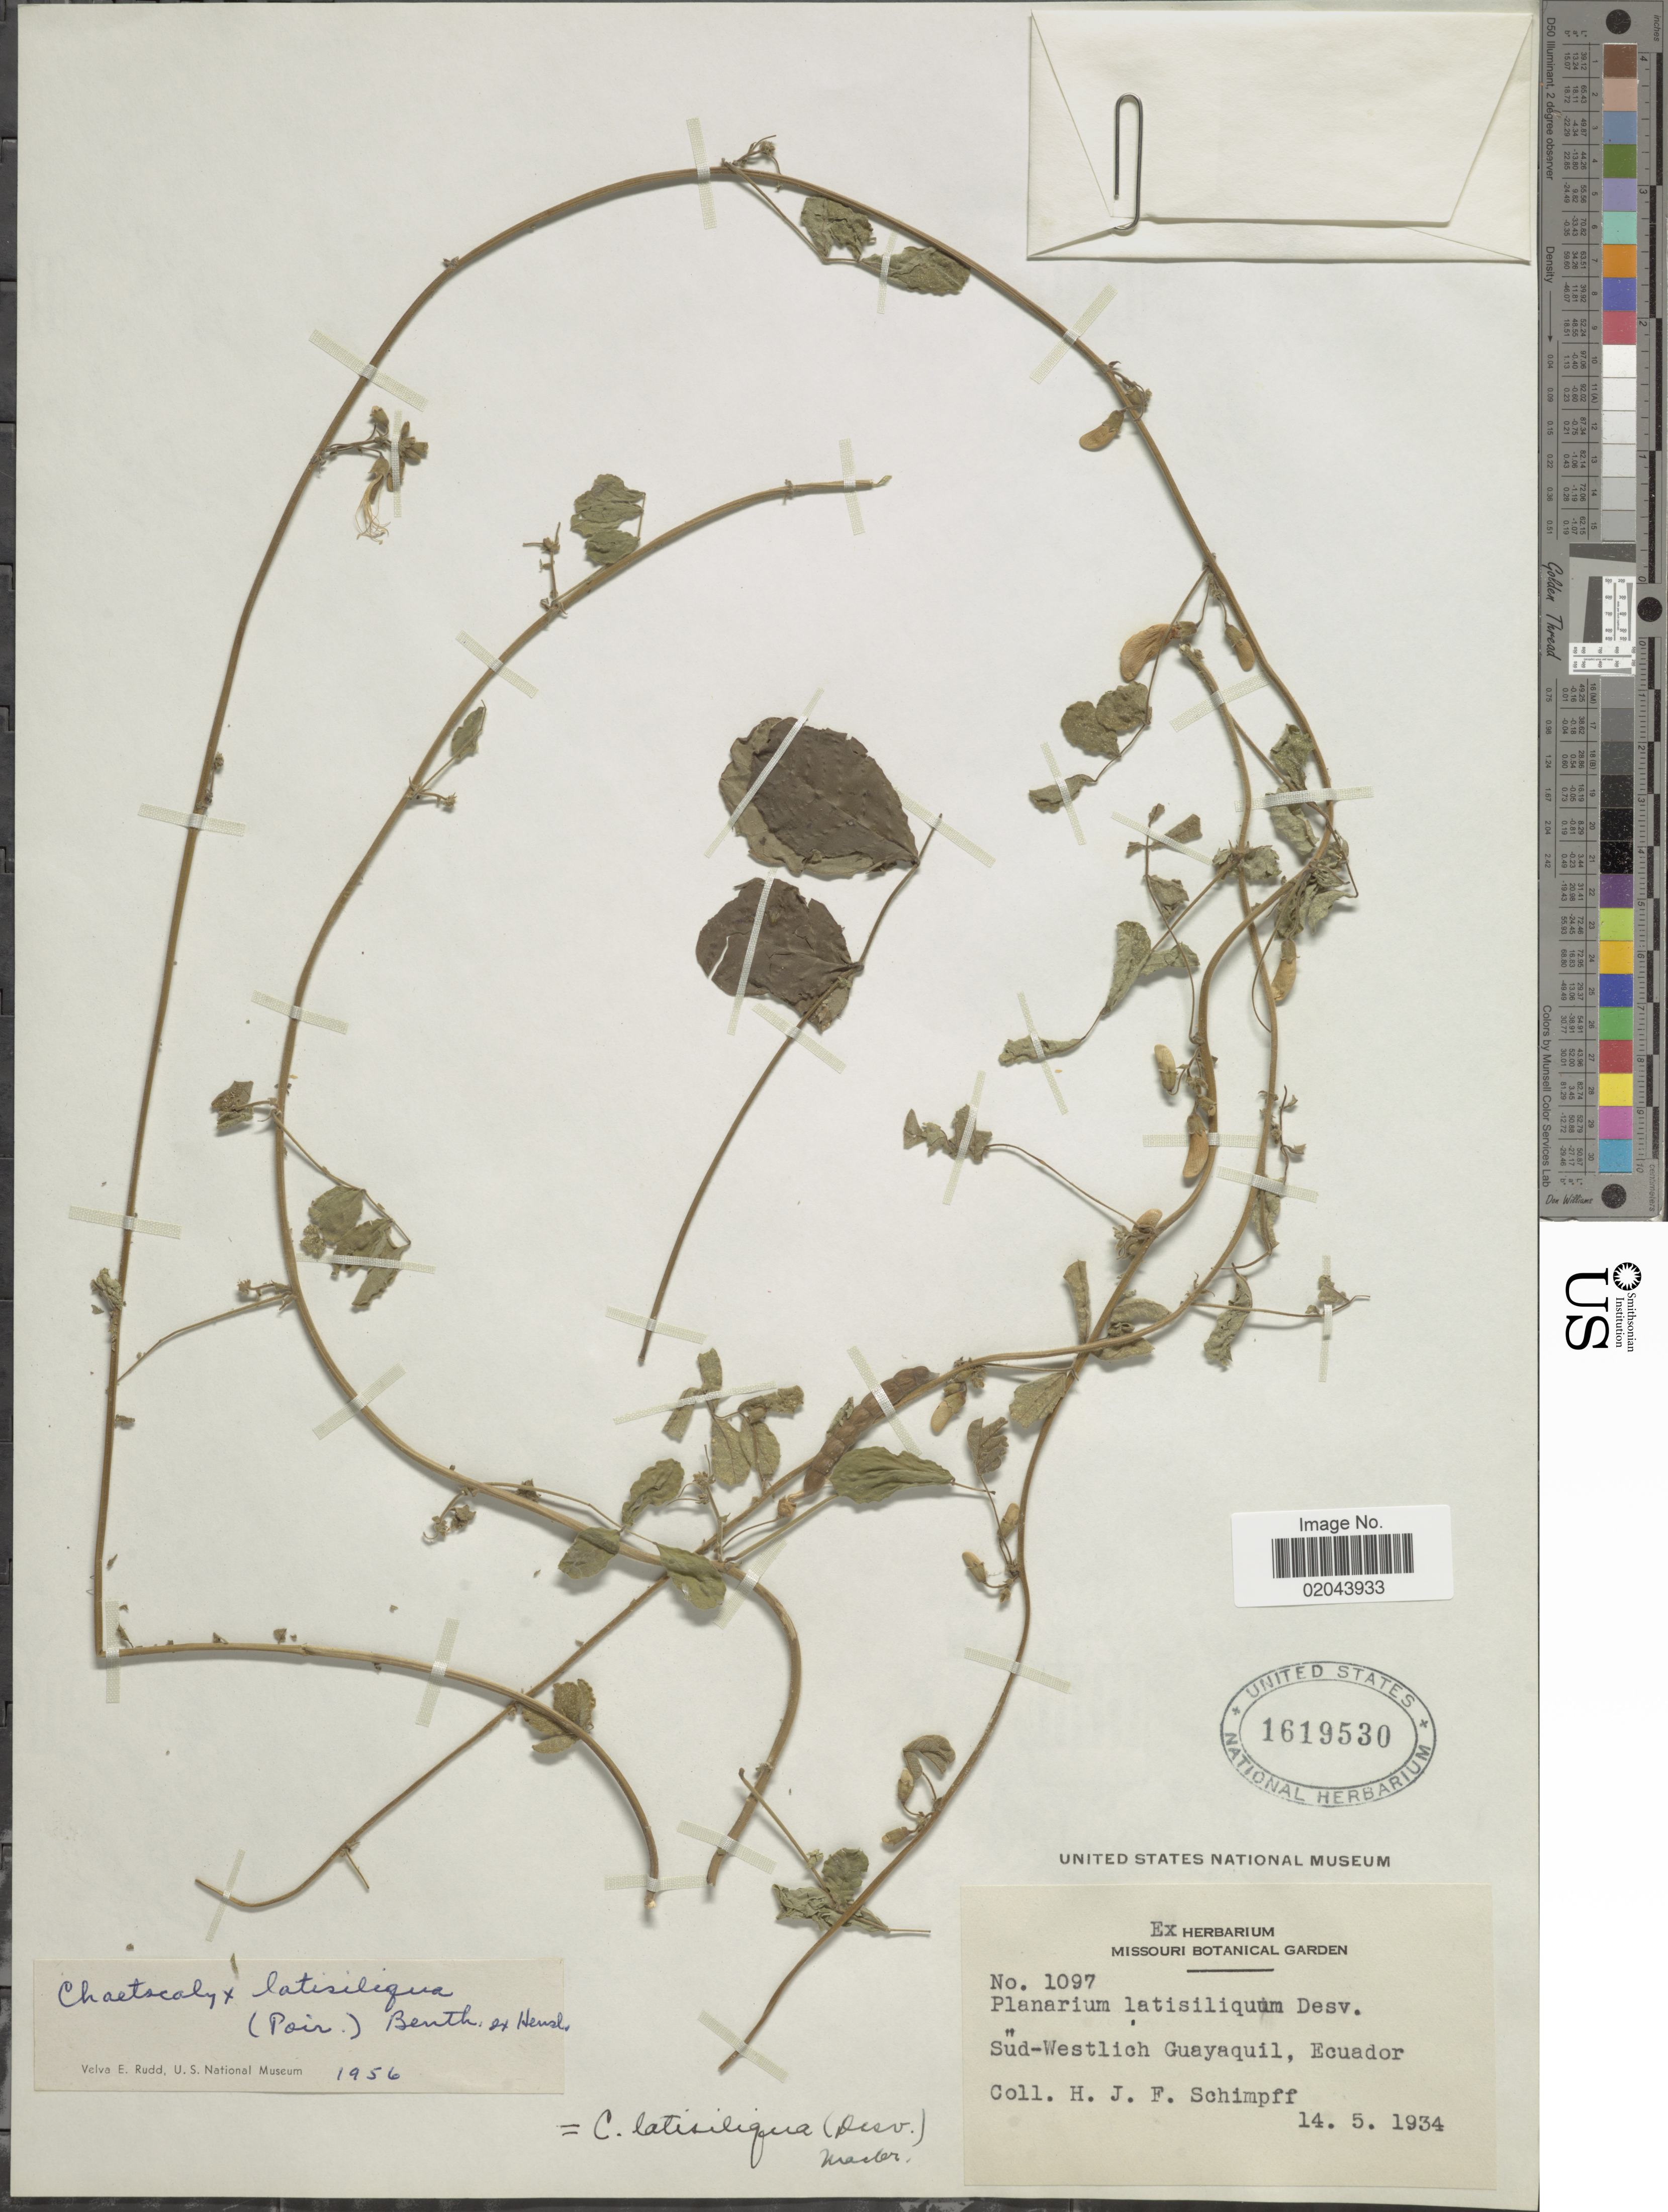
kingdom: Plantae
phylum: Tracheophyta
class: Magnoliopsida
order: Fabales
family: Fabaceae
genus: Chaetocalyx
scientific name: Chaetocalyx latisiliqua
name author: (Poir.) Benth. ex Hemsl.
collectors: H. Schimpff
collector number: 1097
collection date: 1934-05-14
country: Ecuador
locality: Süd-Westlich Guayaquil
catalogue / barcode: US 1619530